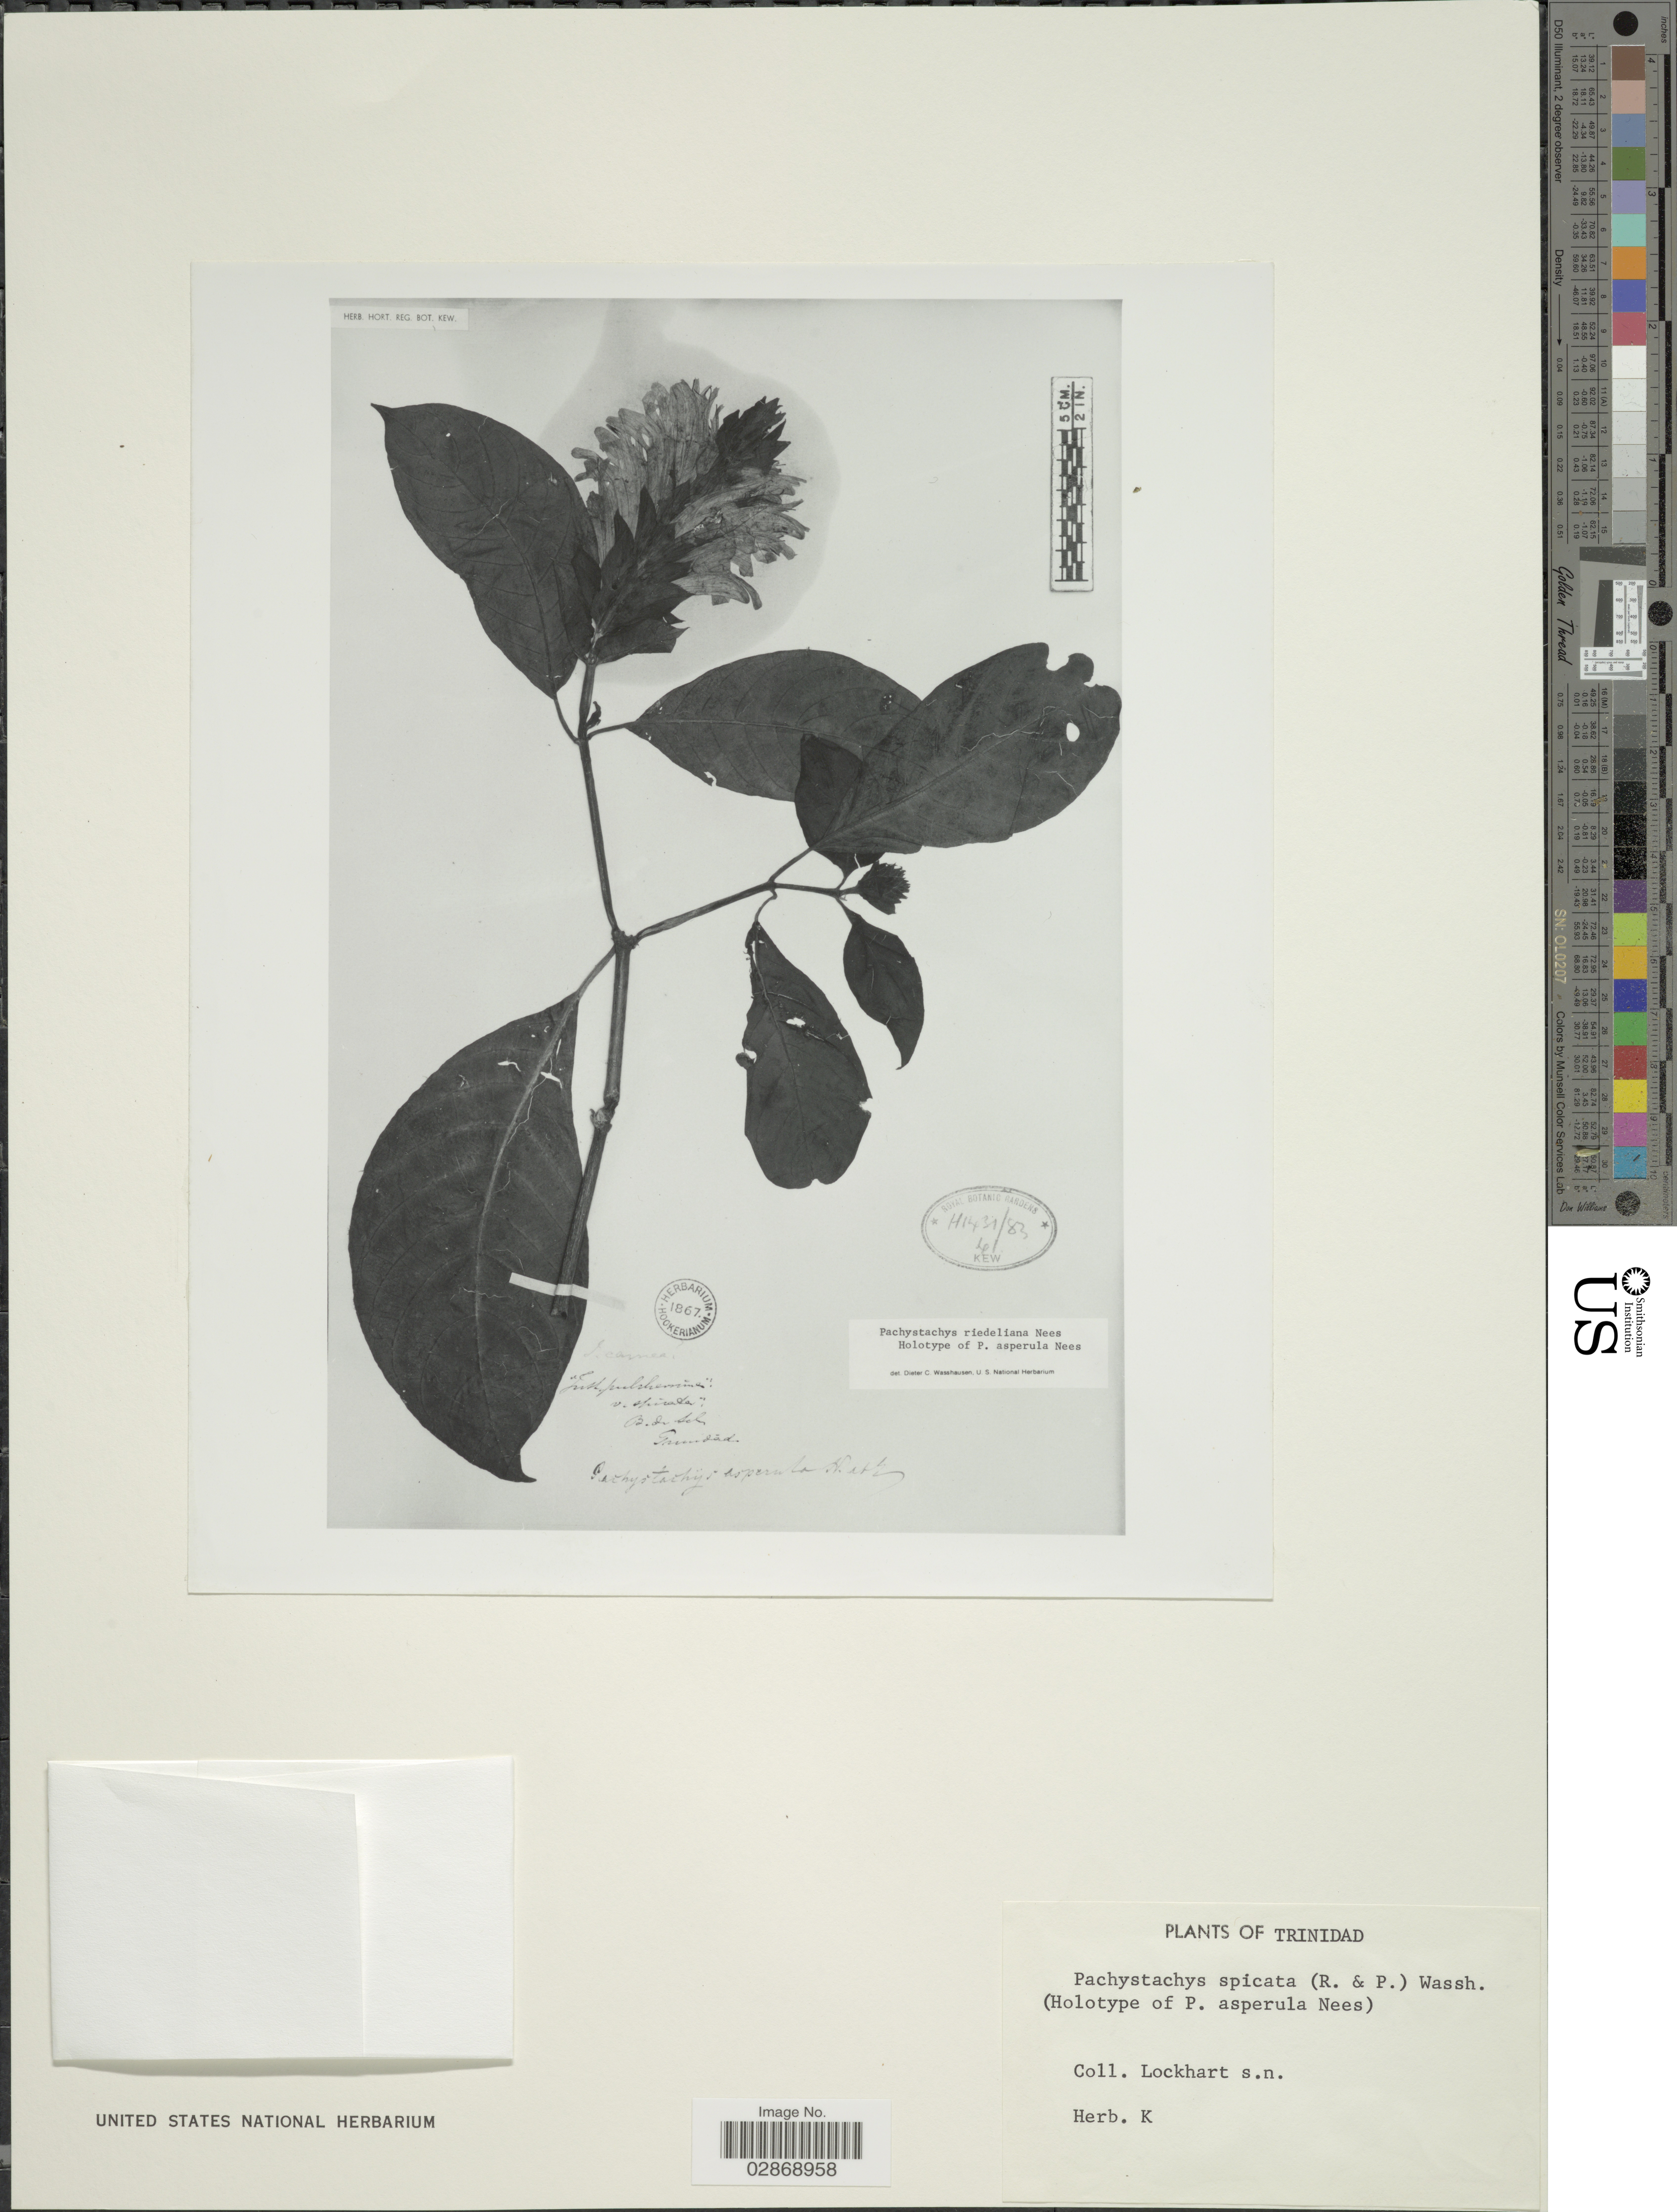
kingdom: Plantae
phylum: Tracheophyta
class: Magnoliopsida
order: Lamiales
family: Acanthaceae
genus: Pachystachys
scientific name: Pachystachys spicata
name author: (Ruiz & Pav.) Wassh.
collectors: -. Lockhart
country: Trinidad and Tobago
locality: Trinidad.